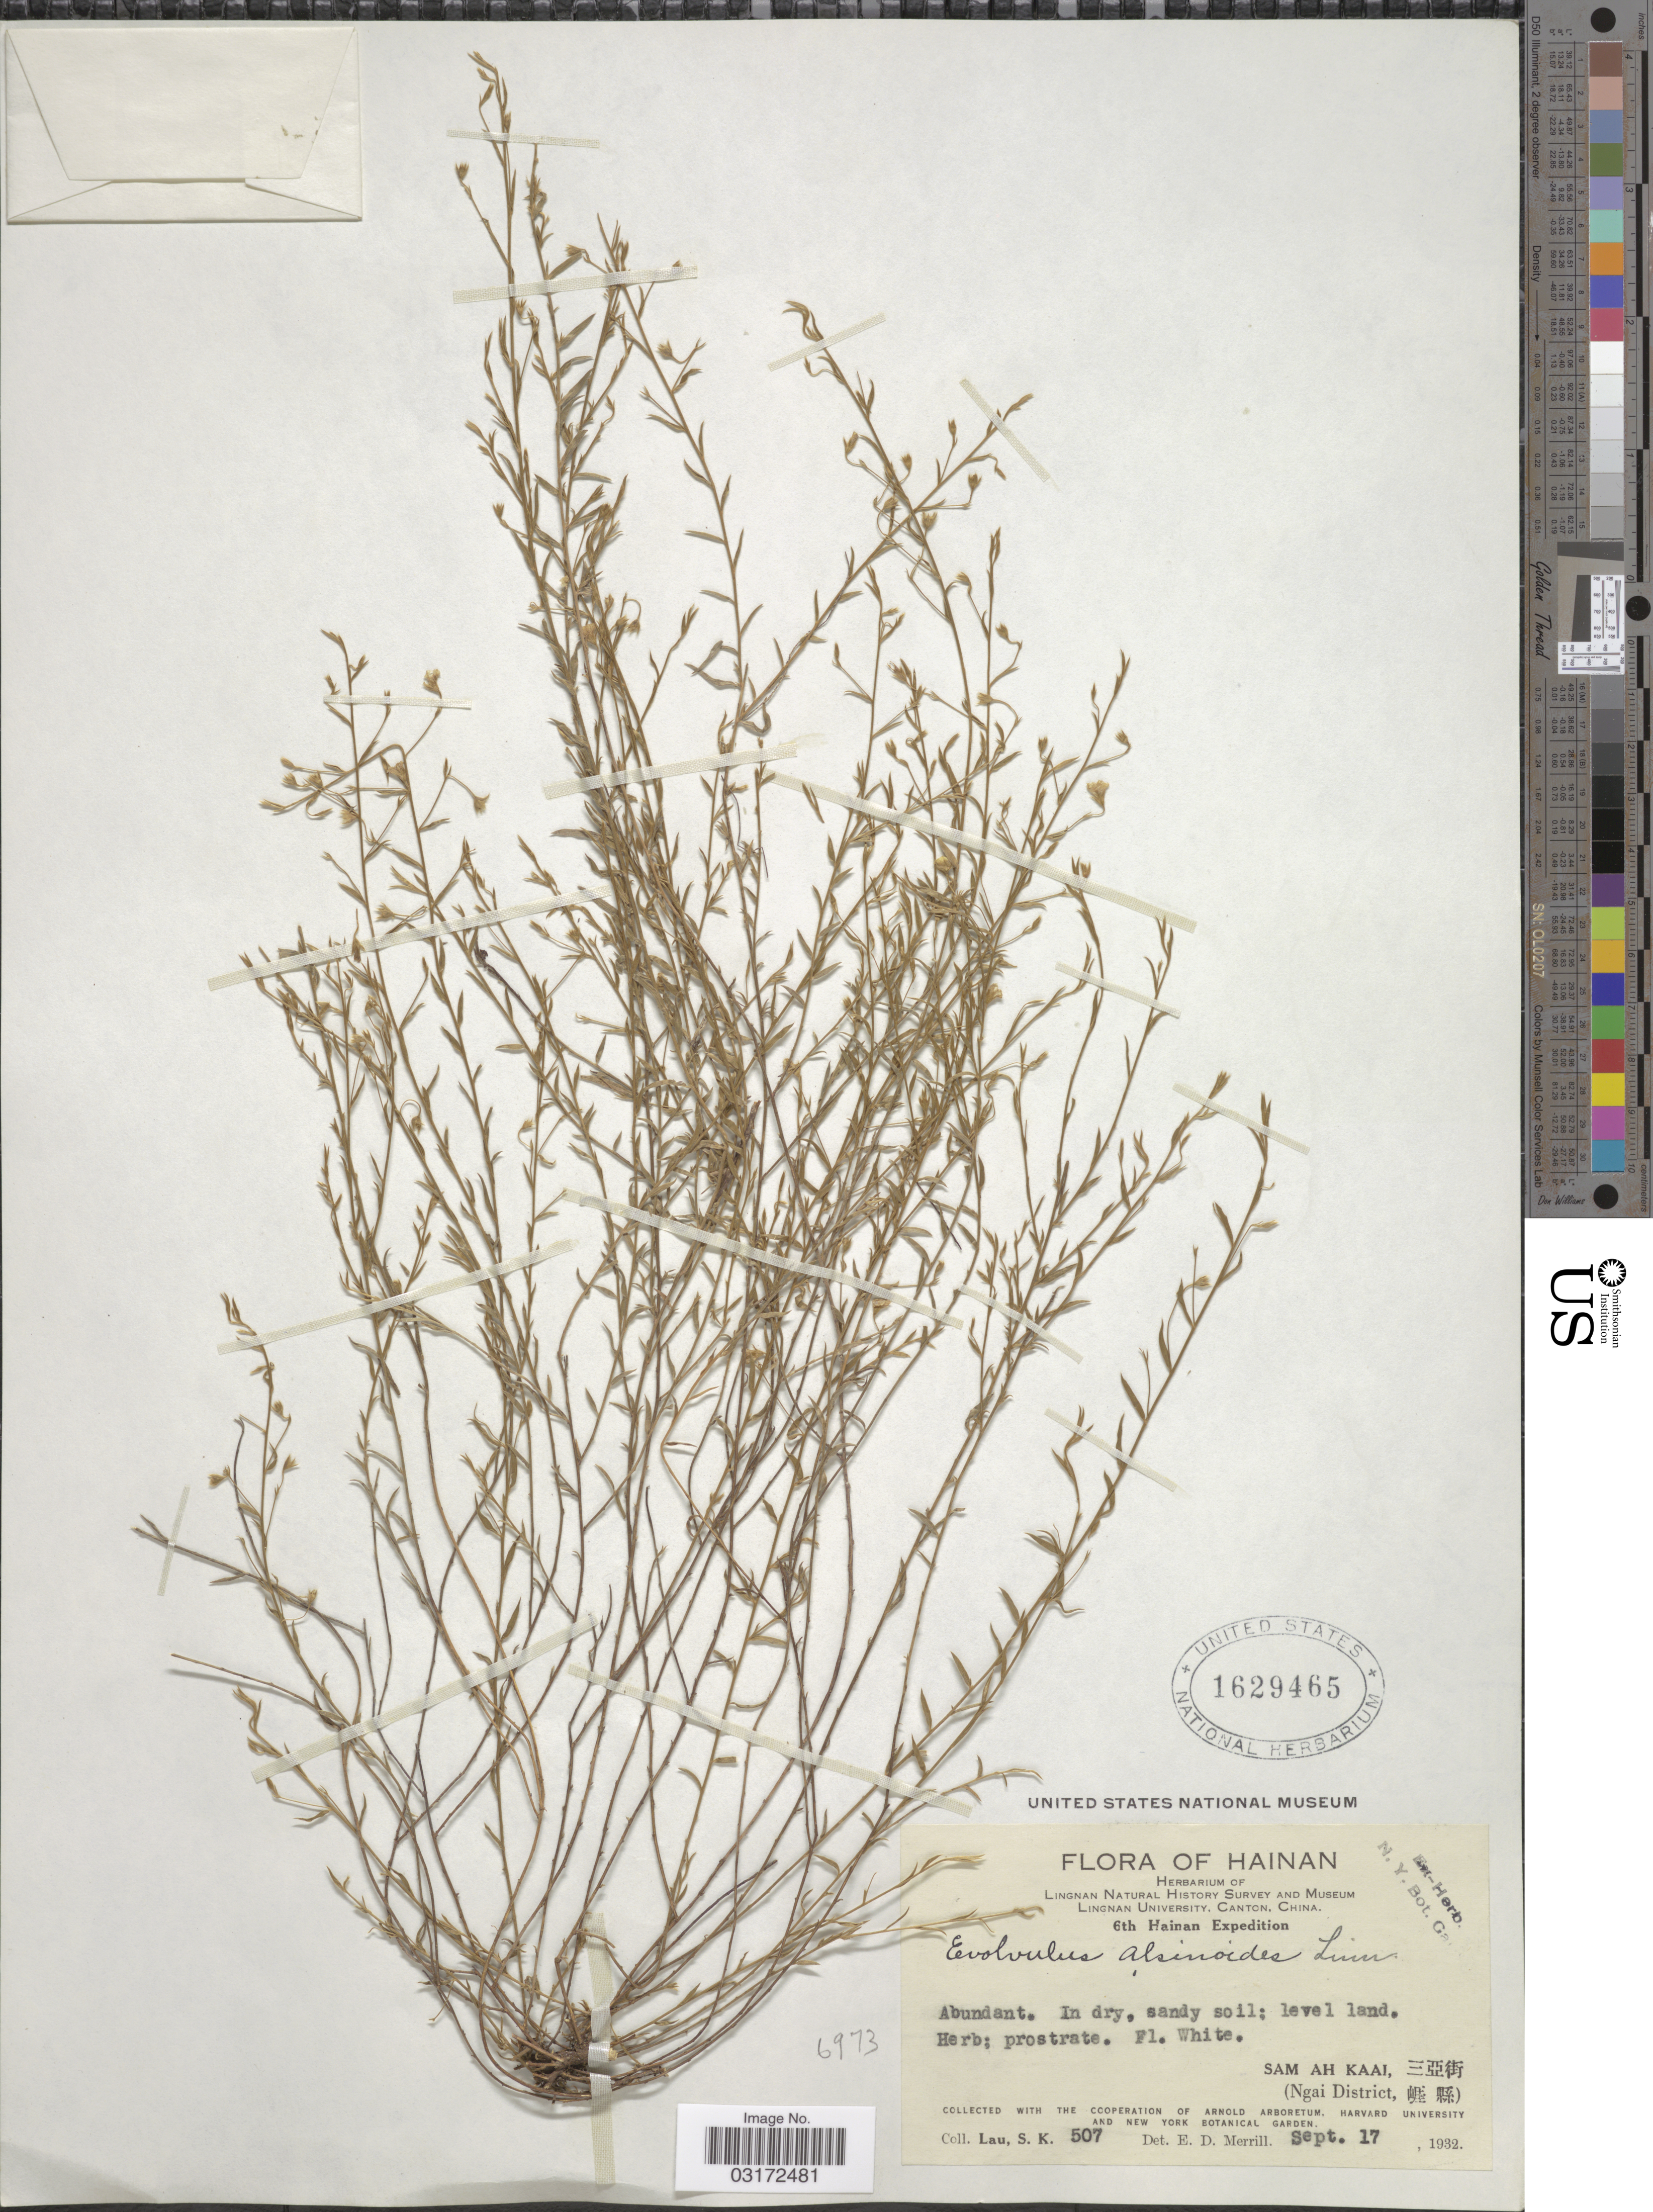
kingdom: Plantae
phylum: Tracheophyta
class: Magnoliopsida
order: Solanales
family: Convolvulaceae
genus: Evolvulus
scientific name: Evolvulus alsinoides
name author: (L.) L.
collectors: S. K. Lau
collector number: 507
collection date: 1932-09-17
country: China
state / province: Hainan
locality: Sam Ah Kaai. (Ngai District).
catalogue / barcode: US 1629465